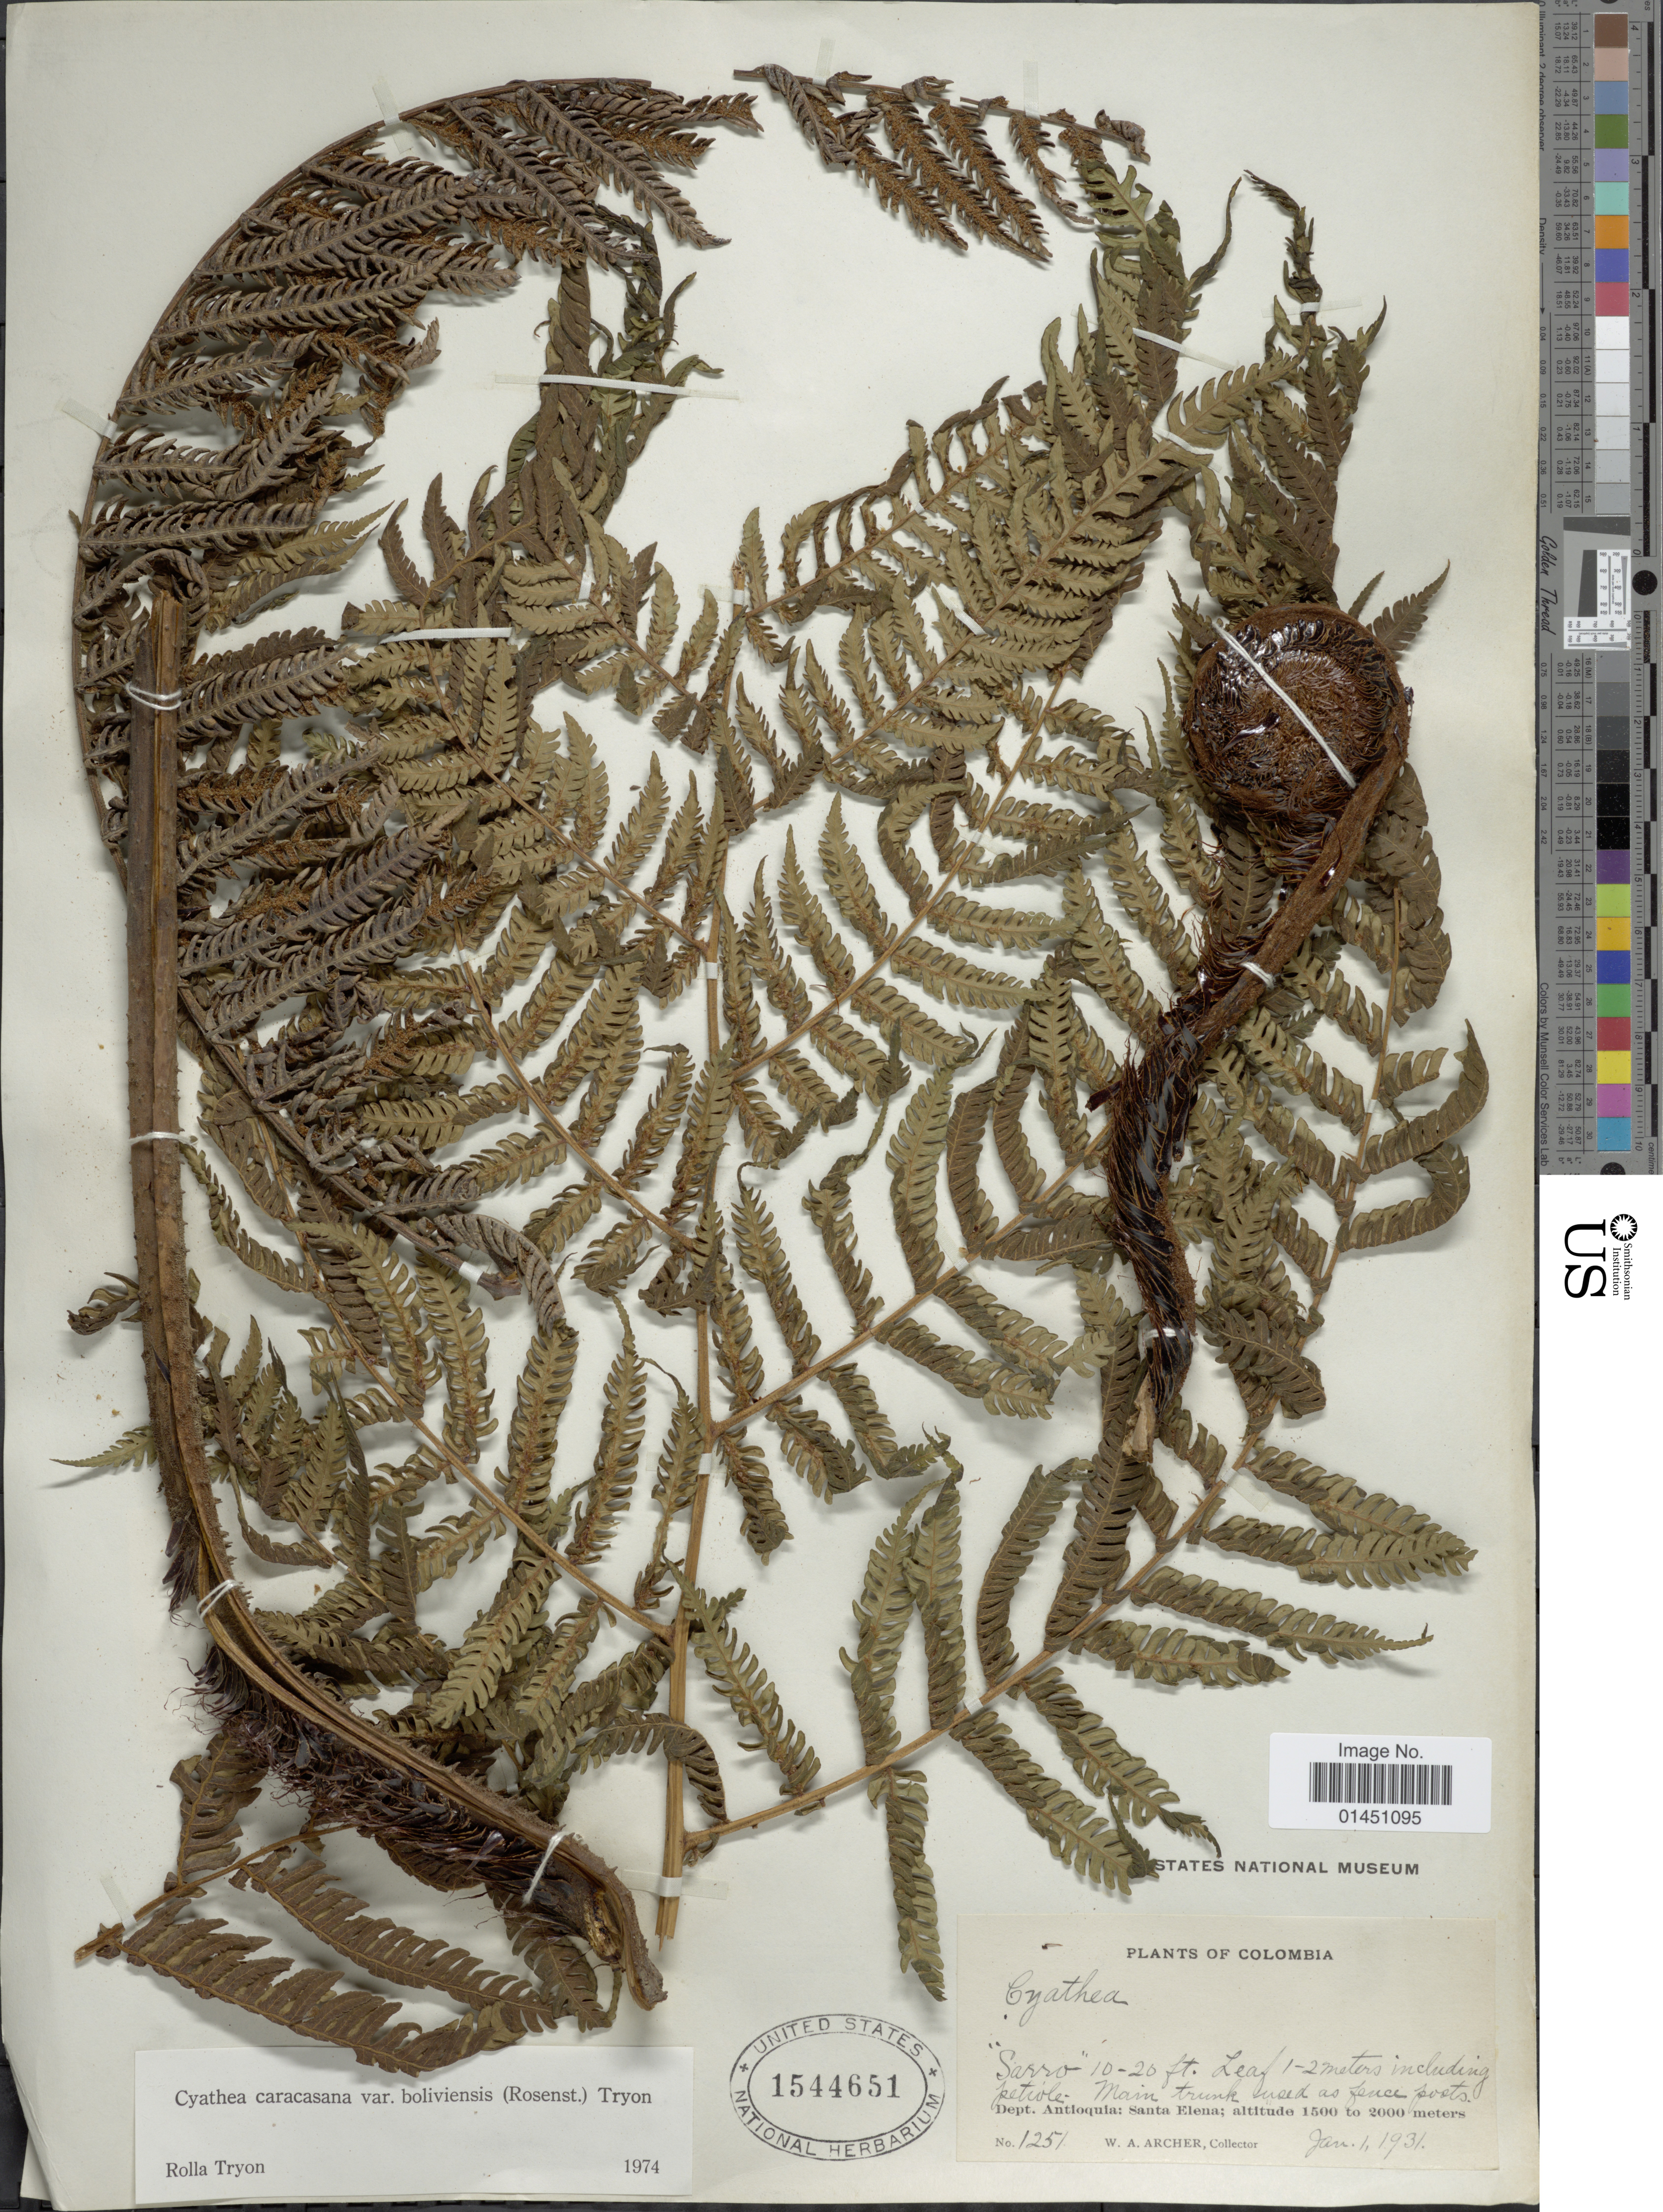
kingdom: Plantae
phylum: Tracheophyta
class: Polypodiopsida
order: Cyatheales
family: Cyatheaceae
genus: Cyathea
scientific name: Cyathea caracasana var. boliviensis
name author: (Rosenst.) R.M. Tryon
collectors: W. A. Archer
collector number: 1251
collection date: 1931-01-01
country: Colombia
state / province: Antioquia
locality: Santa Elena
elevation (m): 1500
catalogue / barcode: US 1544651